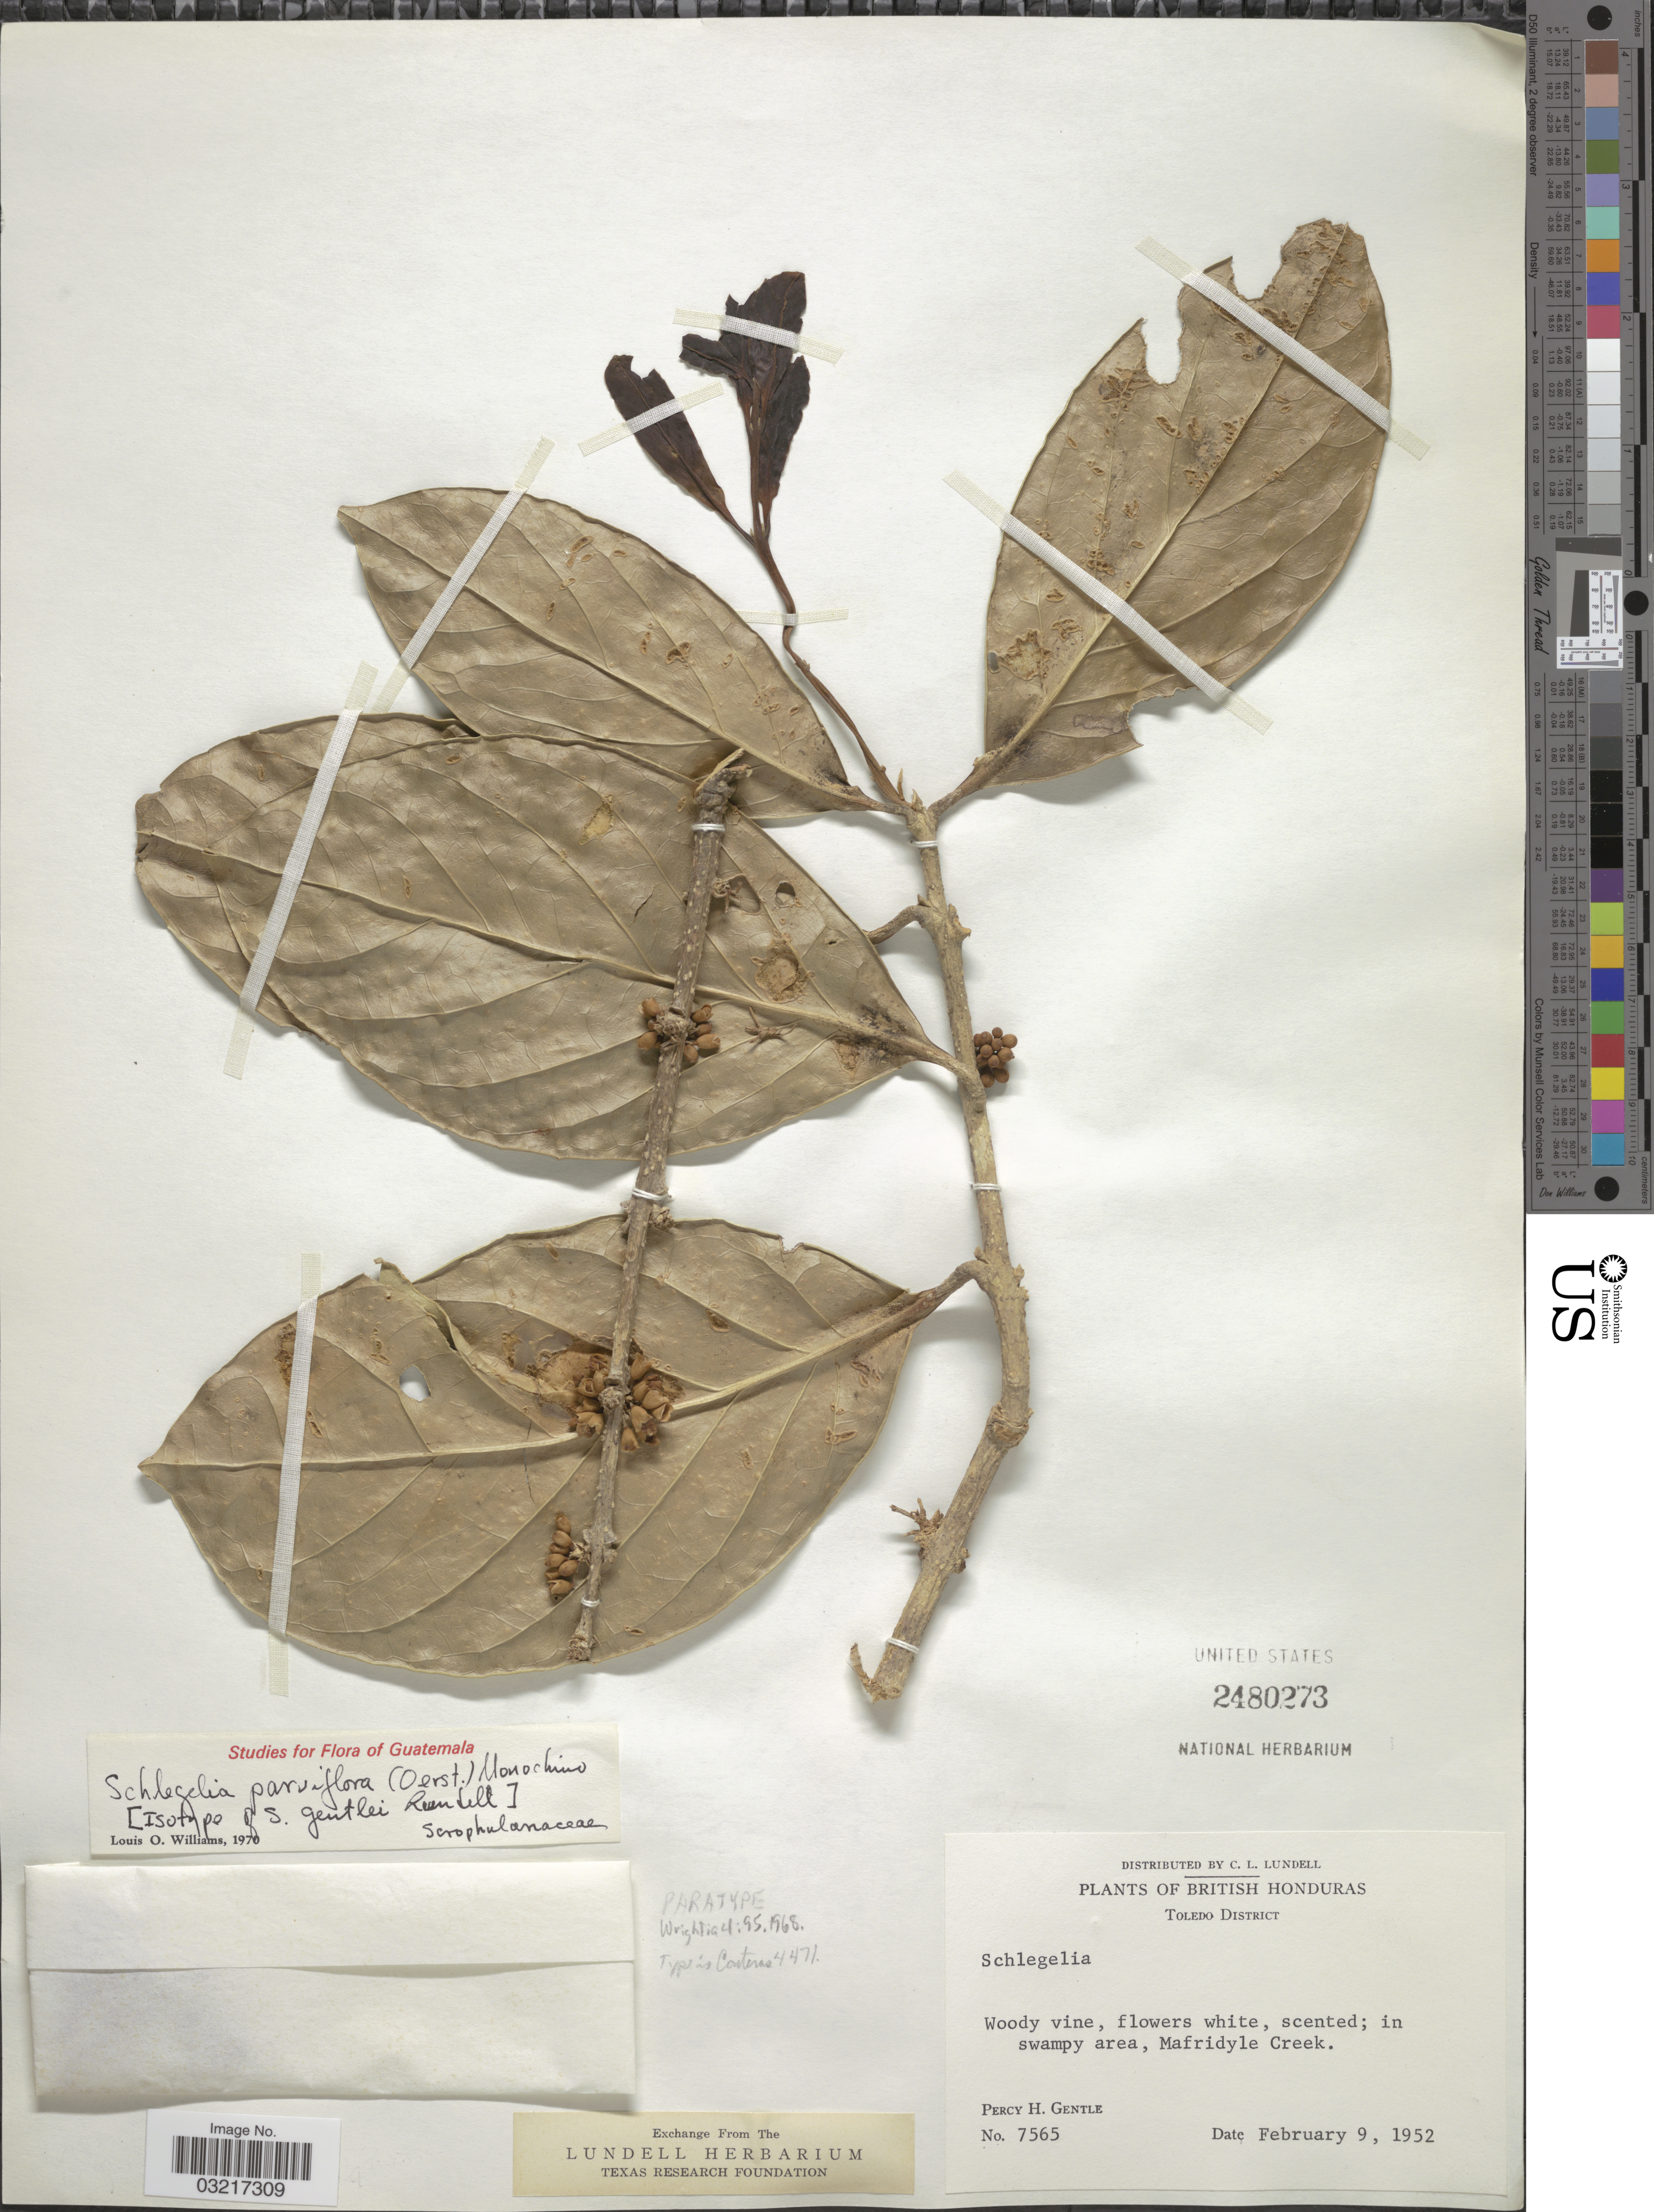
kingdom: Plantae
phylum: Tracheophyta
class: Magnoliopsida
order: Lamiales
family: Schlegeliaceae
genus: Schlegelia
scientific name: Schlegelia parviflora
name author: (Oerst.) Monach.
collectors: P. H. Gentle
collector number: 7565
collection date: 1952-02-09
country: Belize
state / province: Toledo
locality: British Honduras. Toledo District. In swampy area, Mafridyle Creek.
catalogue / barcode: US 2480273